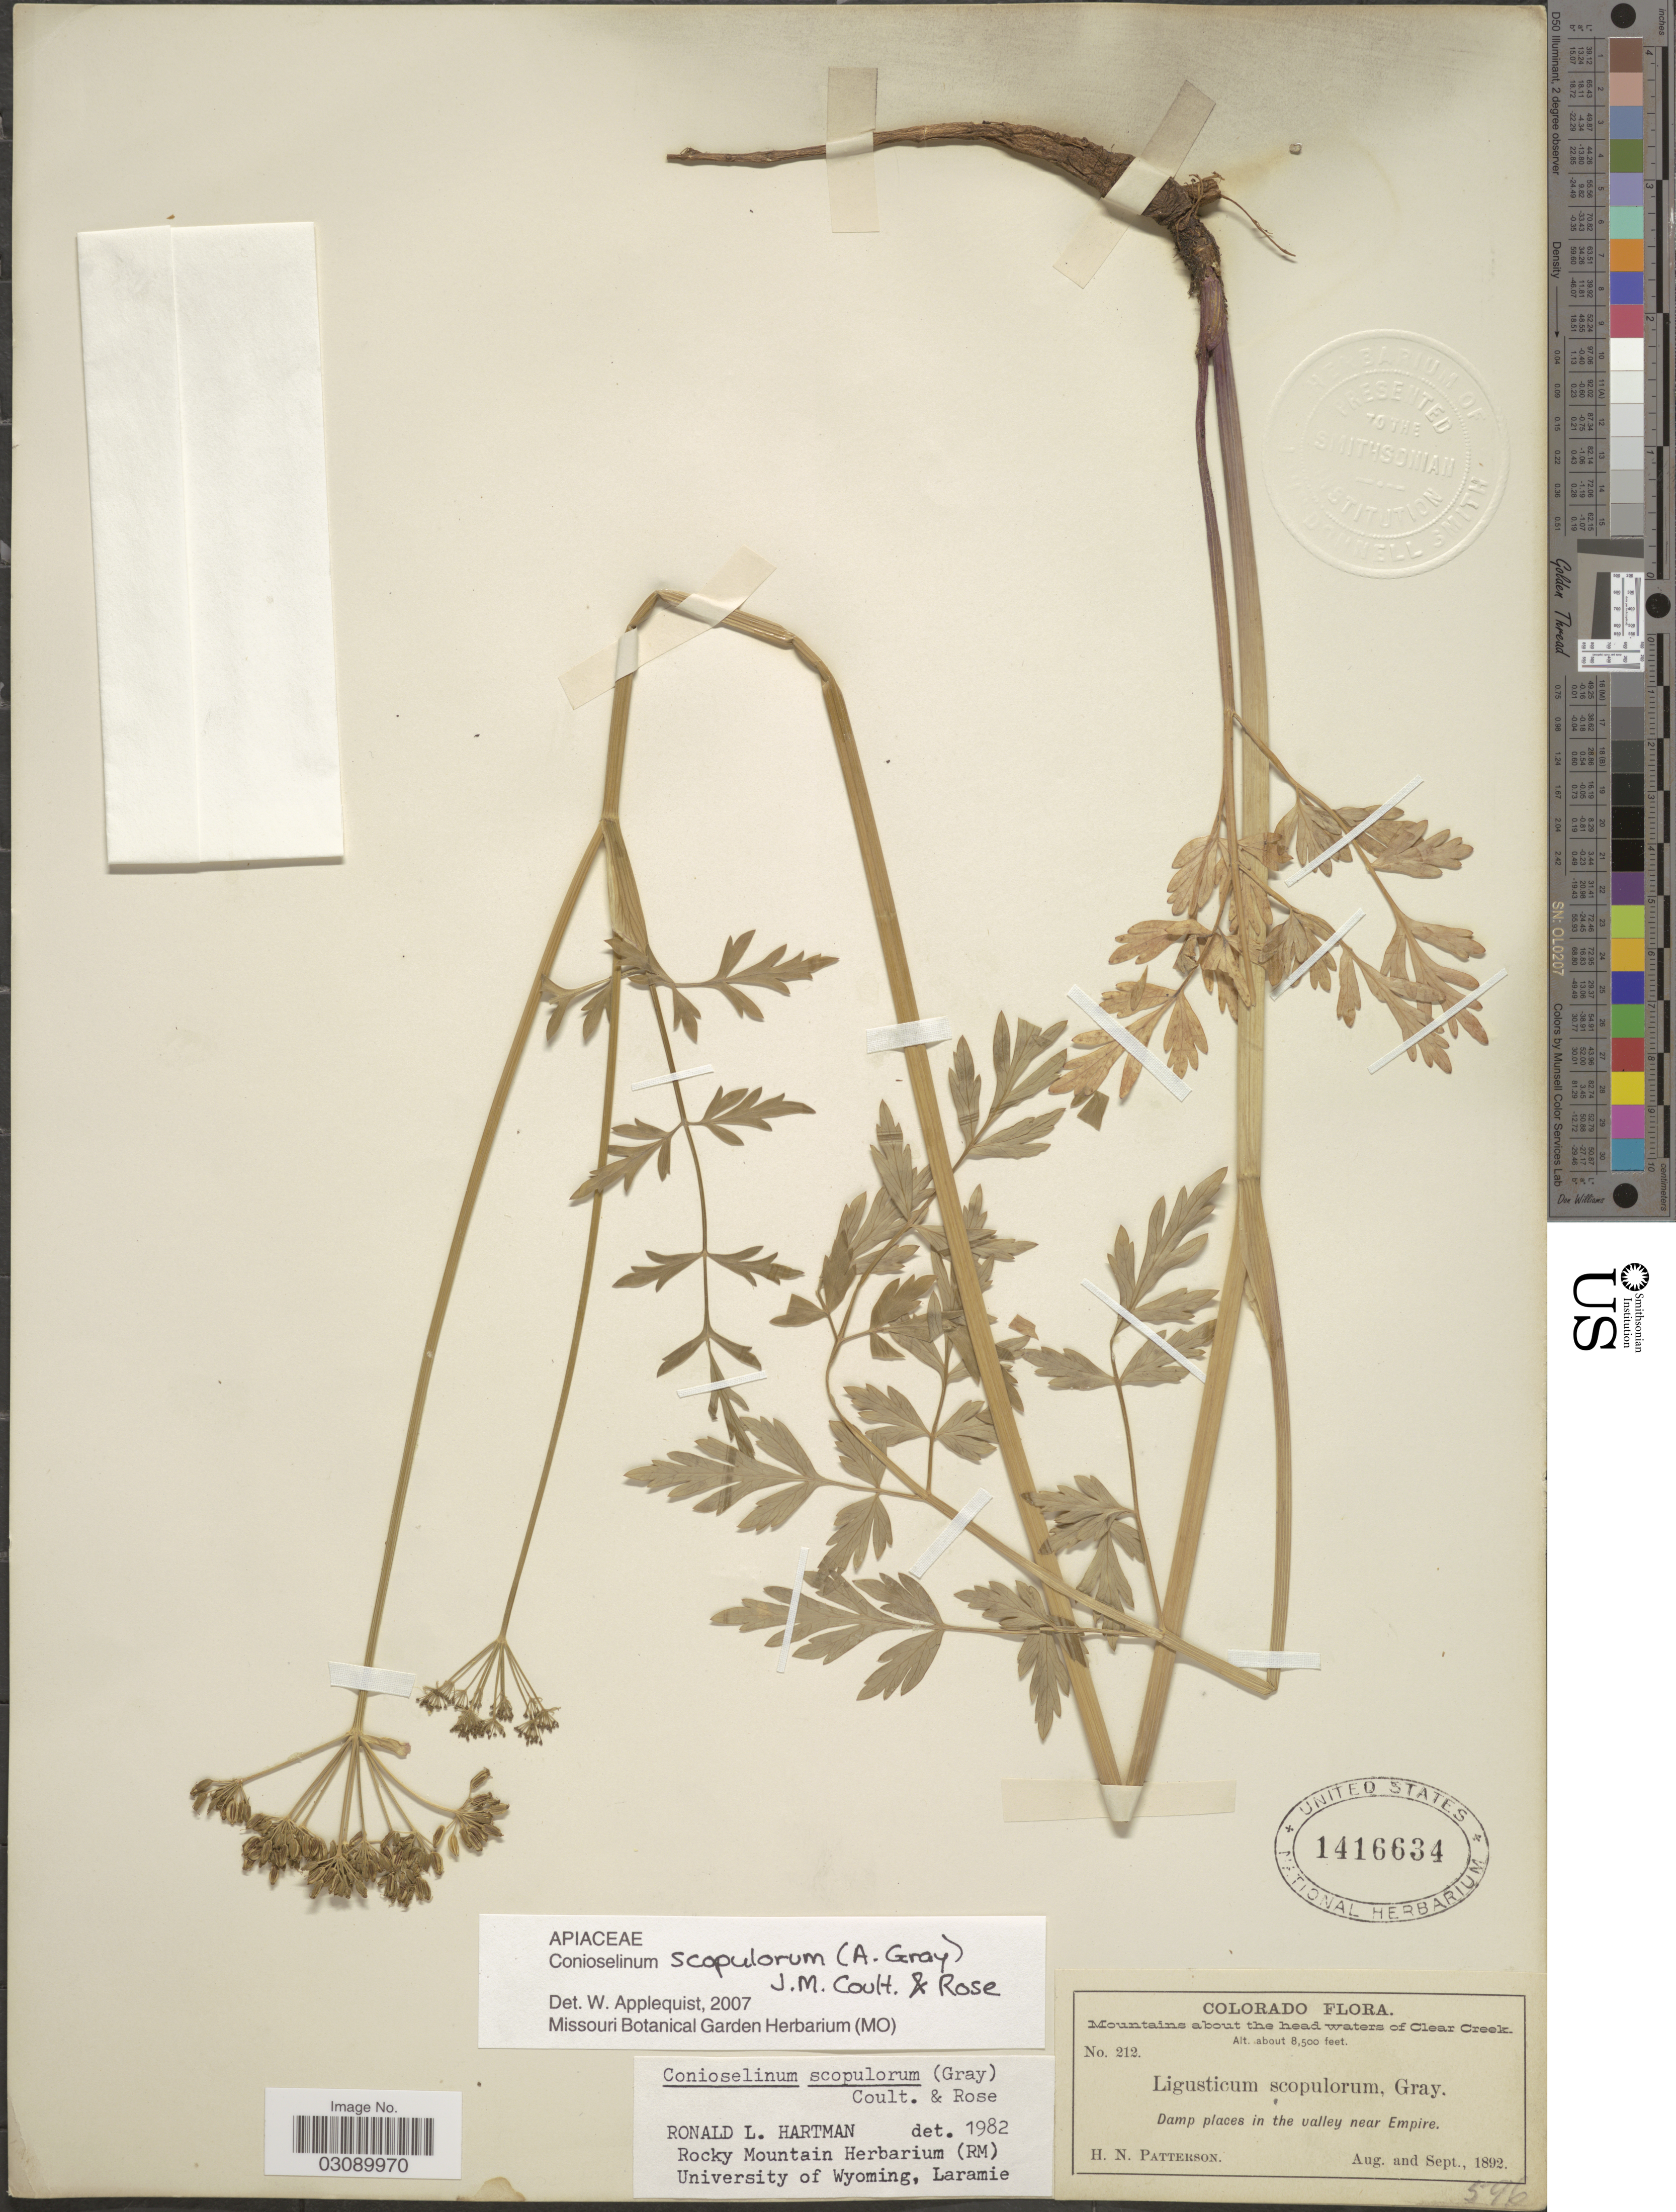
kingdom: Plantae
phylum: Tracheophyta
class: Magnoliopsida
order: Apiales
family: Apiaceae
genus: Conioselinum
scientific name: Conioselinum scopulorum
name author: (A. Gray) J.M. Coult. & Rose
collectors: H. N. Patterson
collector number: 212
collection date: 1892-08/1892-09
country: United States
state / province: Colorado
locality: Mountains about the head waters of Clear Creek. Damp places in the valley near Empire.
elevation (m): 2591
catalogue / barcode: US 1416634